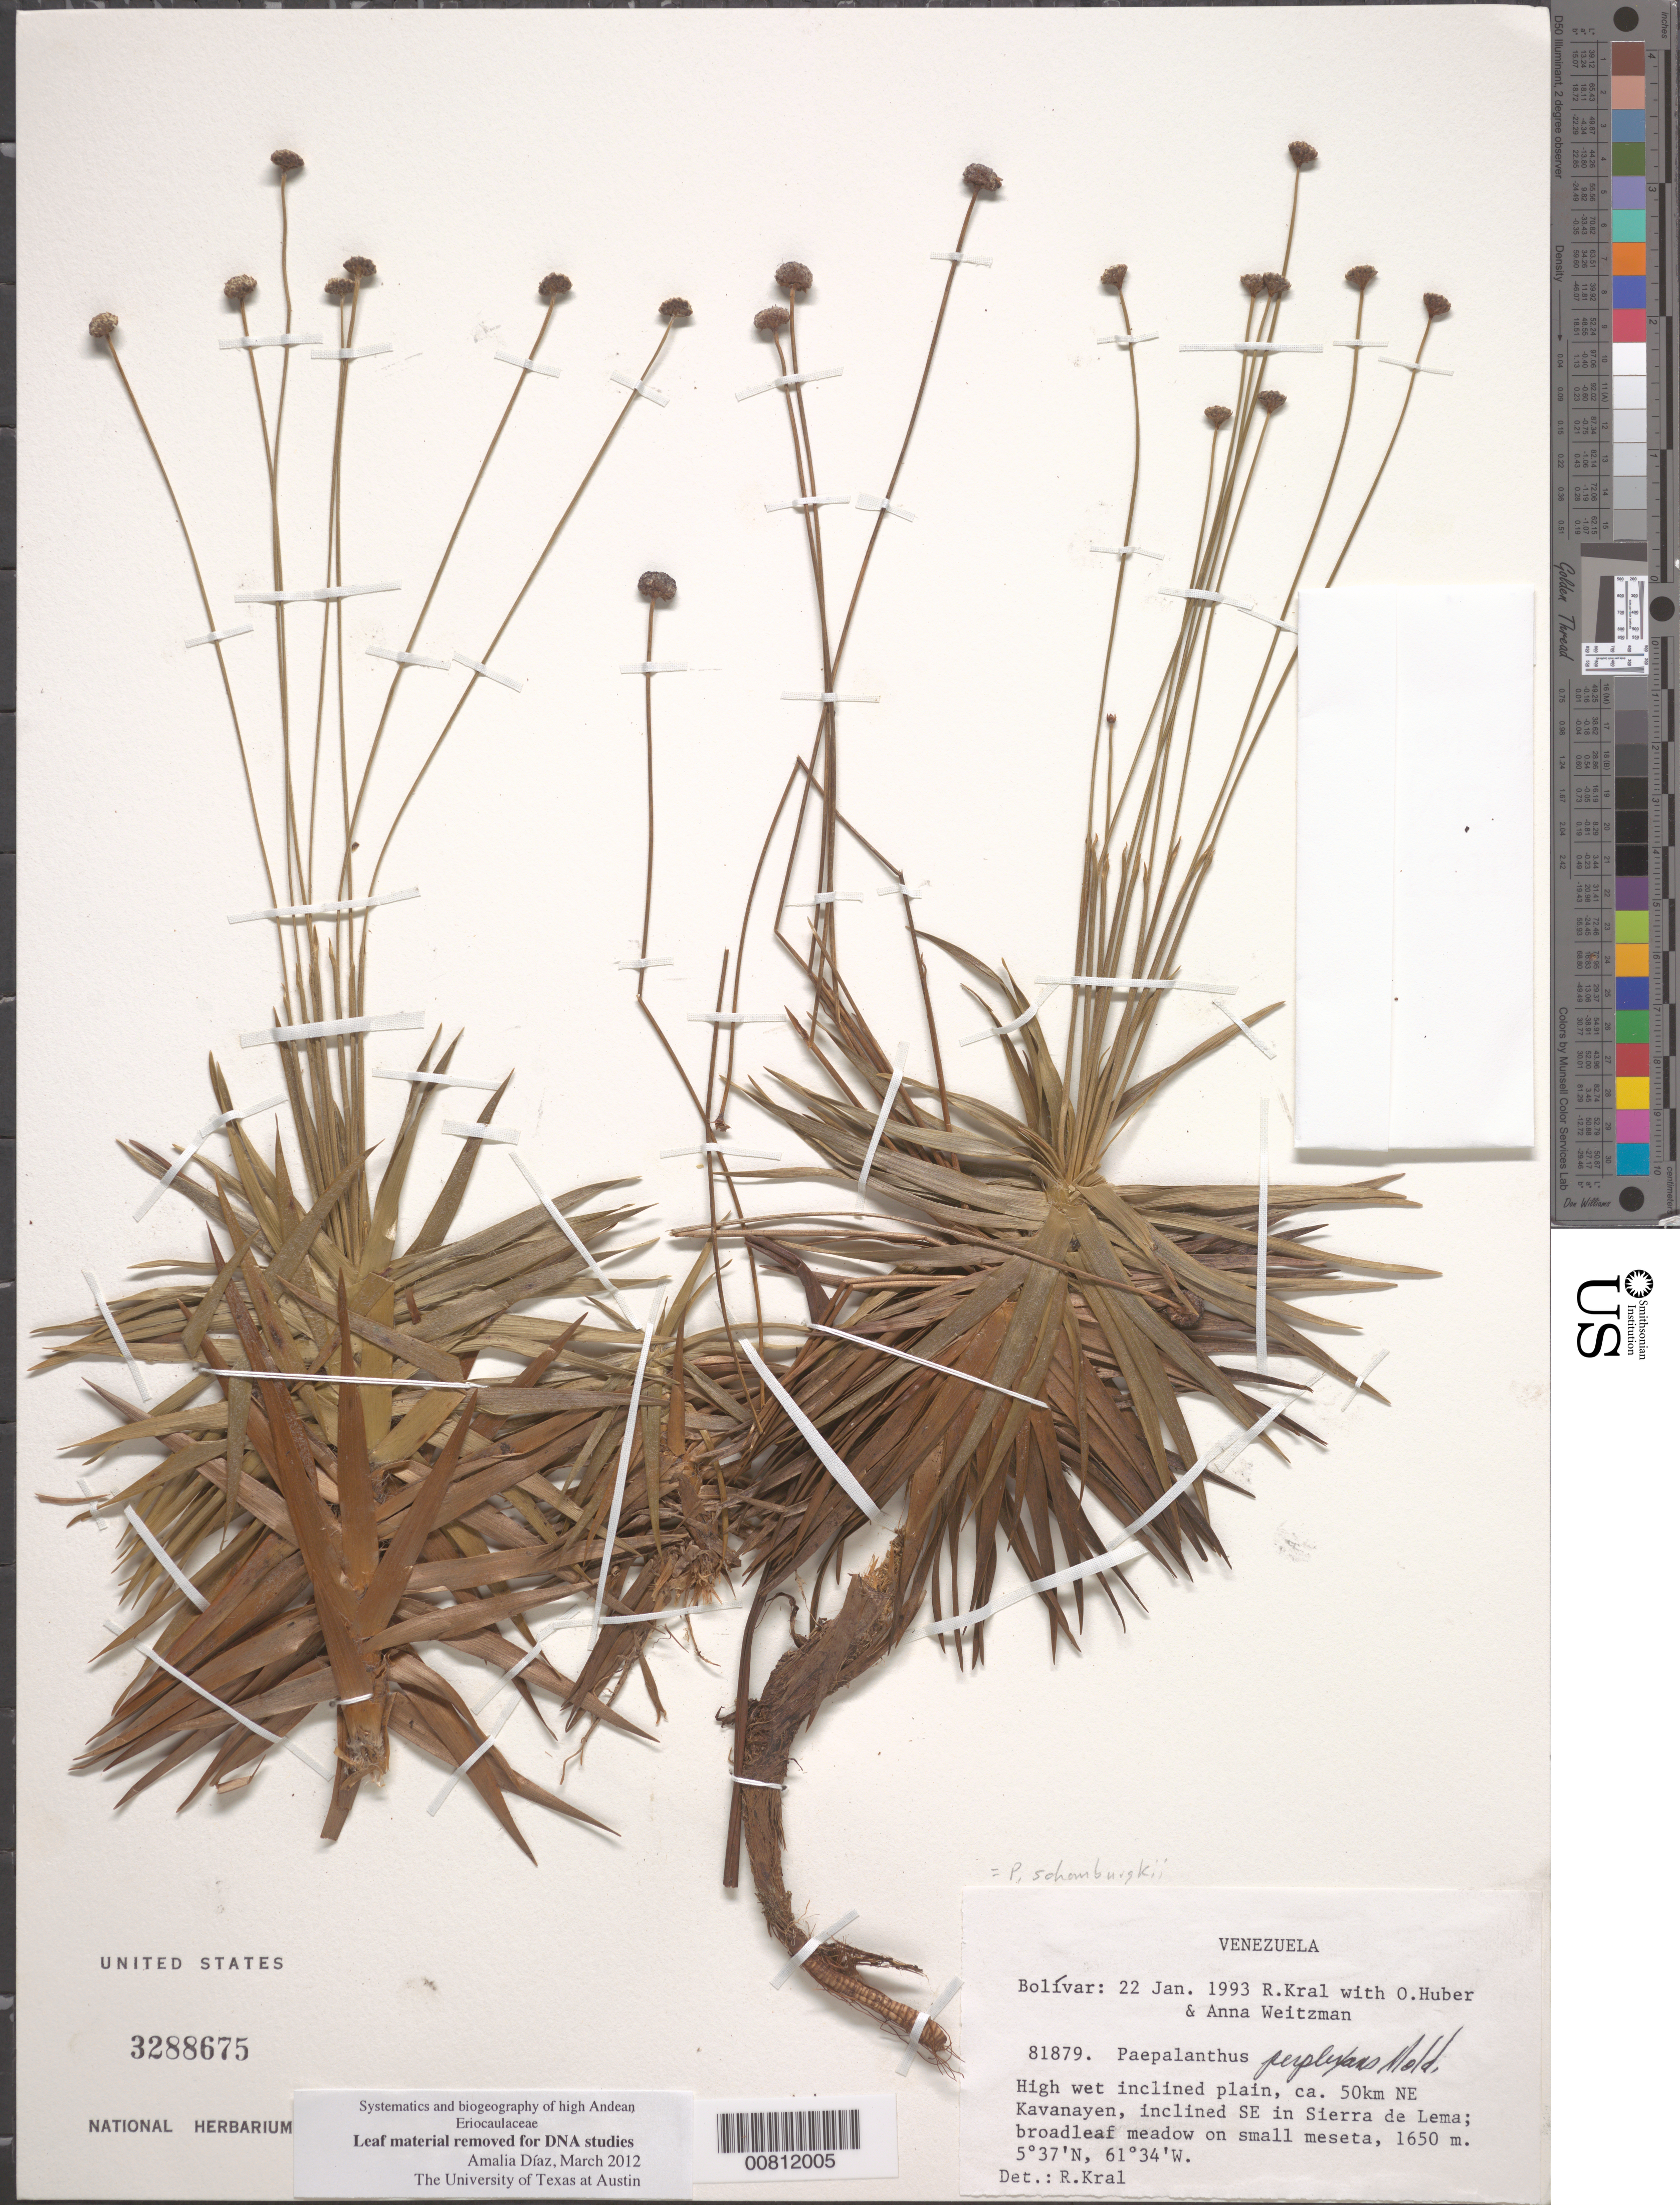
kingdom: Plantae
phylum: Tracheophyta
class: Liliopsida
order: Poales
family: Eriocaulaceae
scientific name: Monosperma schomburgkii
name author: (Klotzsch ex Körn.) Andrino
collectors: R. Kral, O. Huber & A. L. Weitzman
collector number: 81879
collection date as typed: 22-Jan-93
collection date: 1993-01-22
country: Venezuela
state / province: Bolívar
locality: Sierra de Lema, 50 km NE Kavanayén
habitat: Broadleaf meadow on small meseta; high wet SE inclined plain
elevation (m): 1650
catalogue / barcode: US 3288675